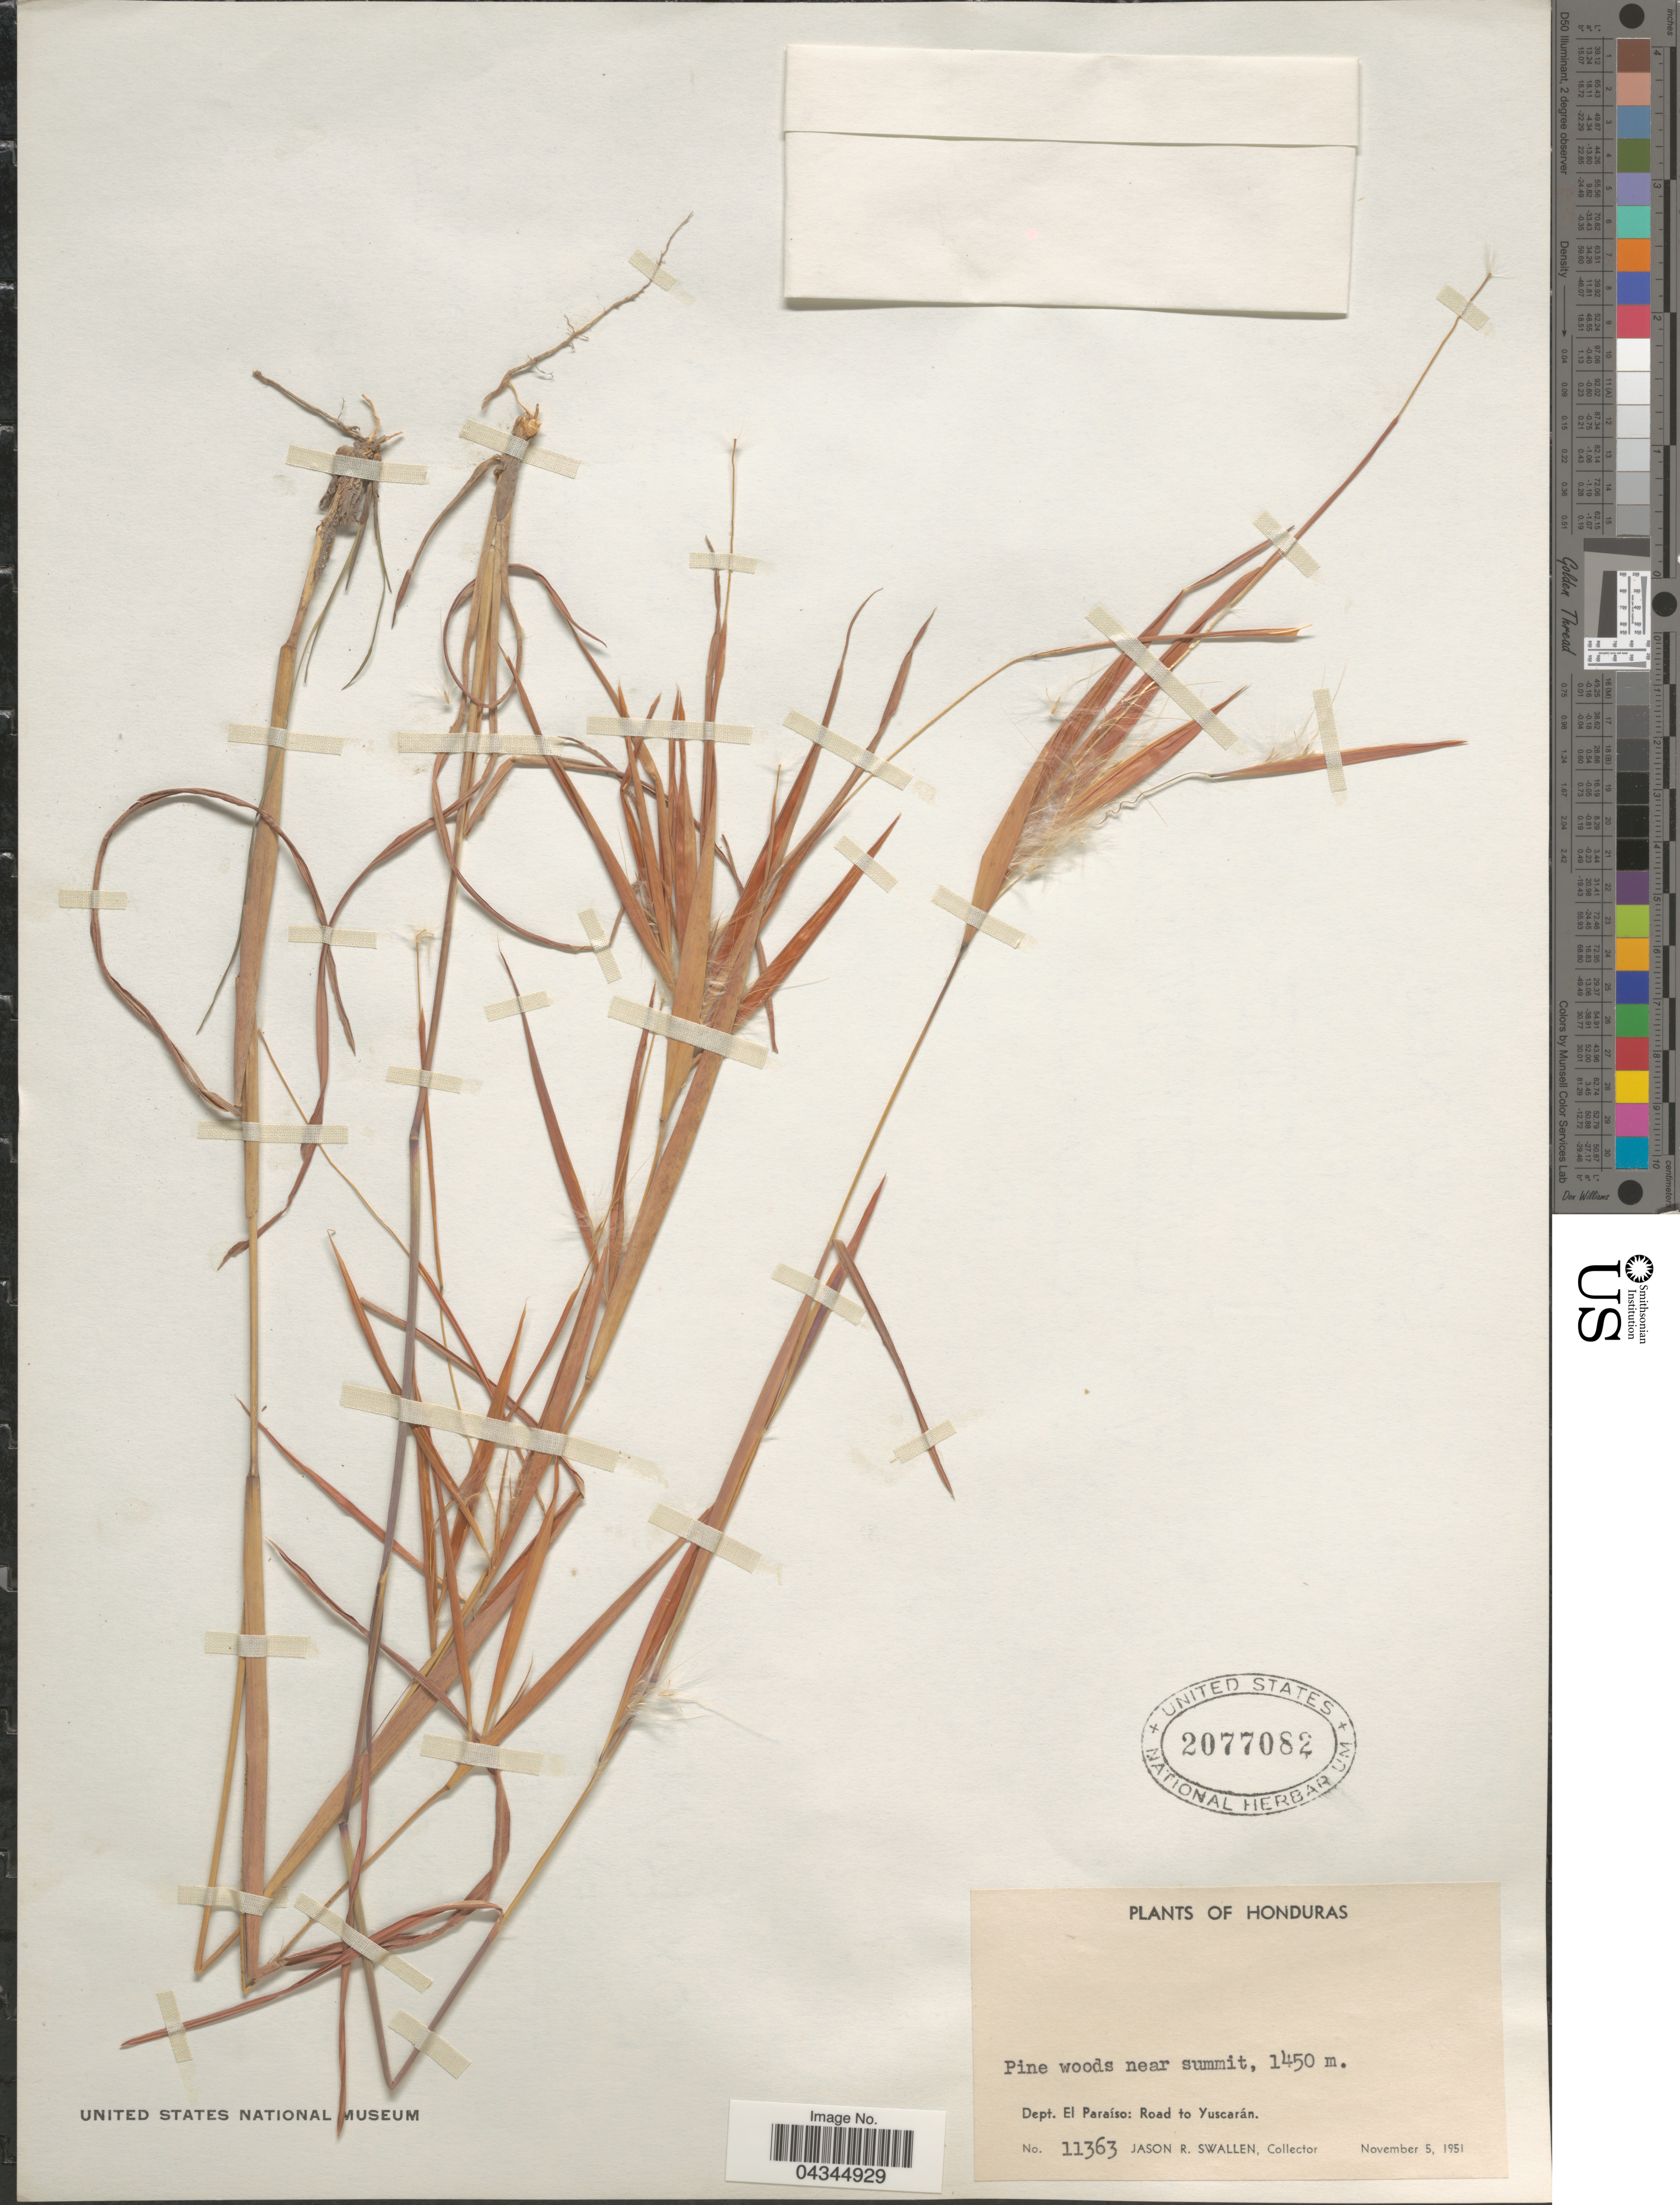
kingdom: Plantae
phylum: Tracheophyta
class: Liliopsida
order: Poales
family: Poaceae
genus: Andropogon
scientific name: Andropogon elliottii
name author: Chapm.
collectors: J. R. Swallen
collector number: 11363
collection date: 1951-11-05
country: Honduras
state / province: El Paraiso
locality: Dept. El Paraíso: Road to Yuscarán.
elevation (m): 1450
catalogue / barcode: US 2077082